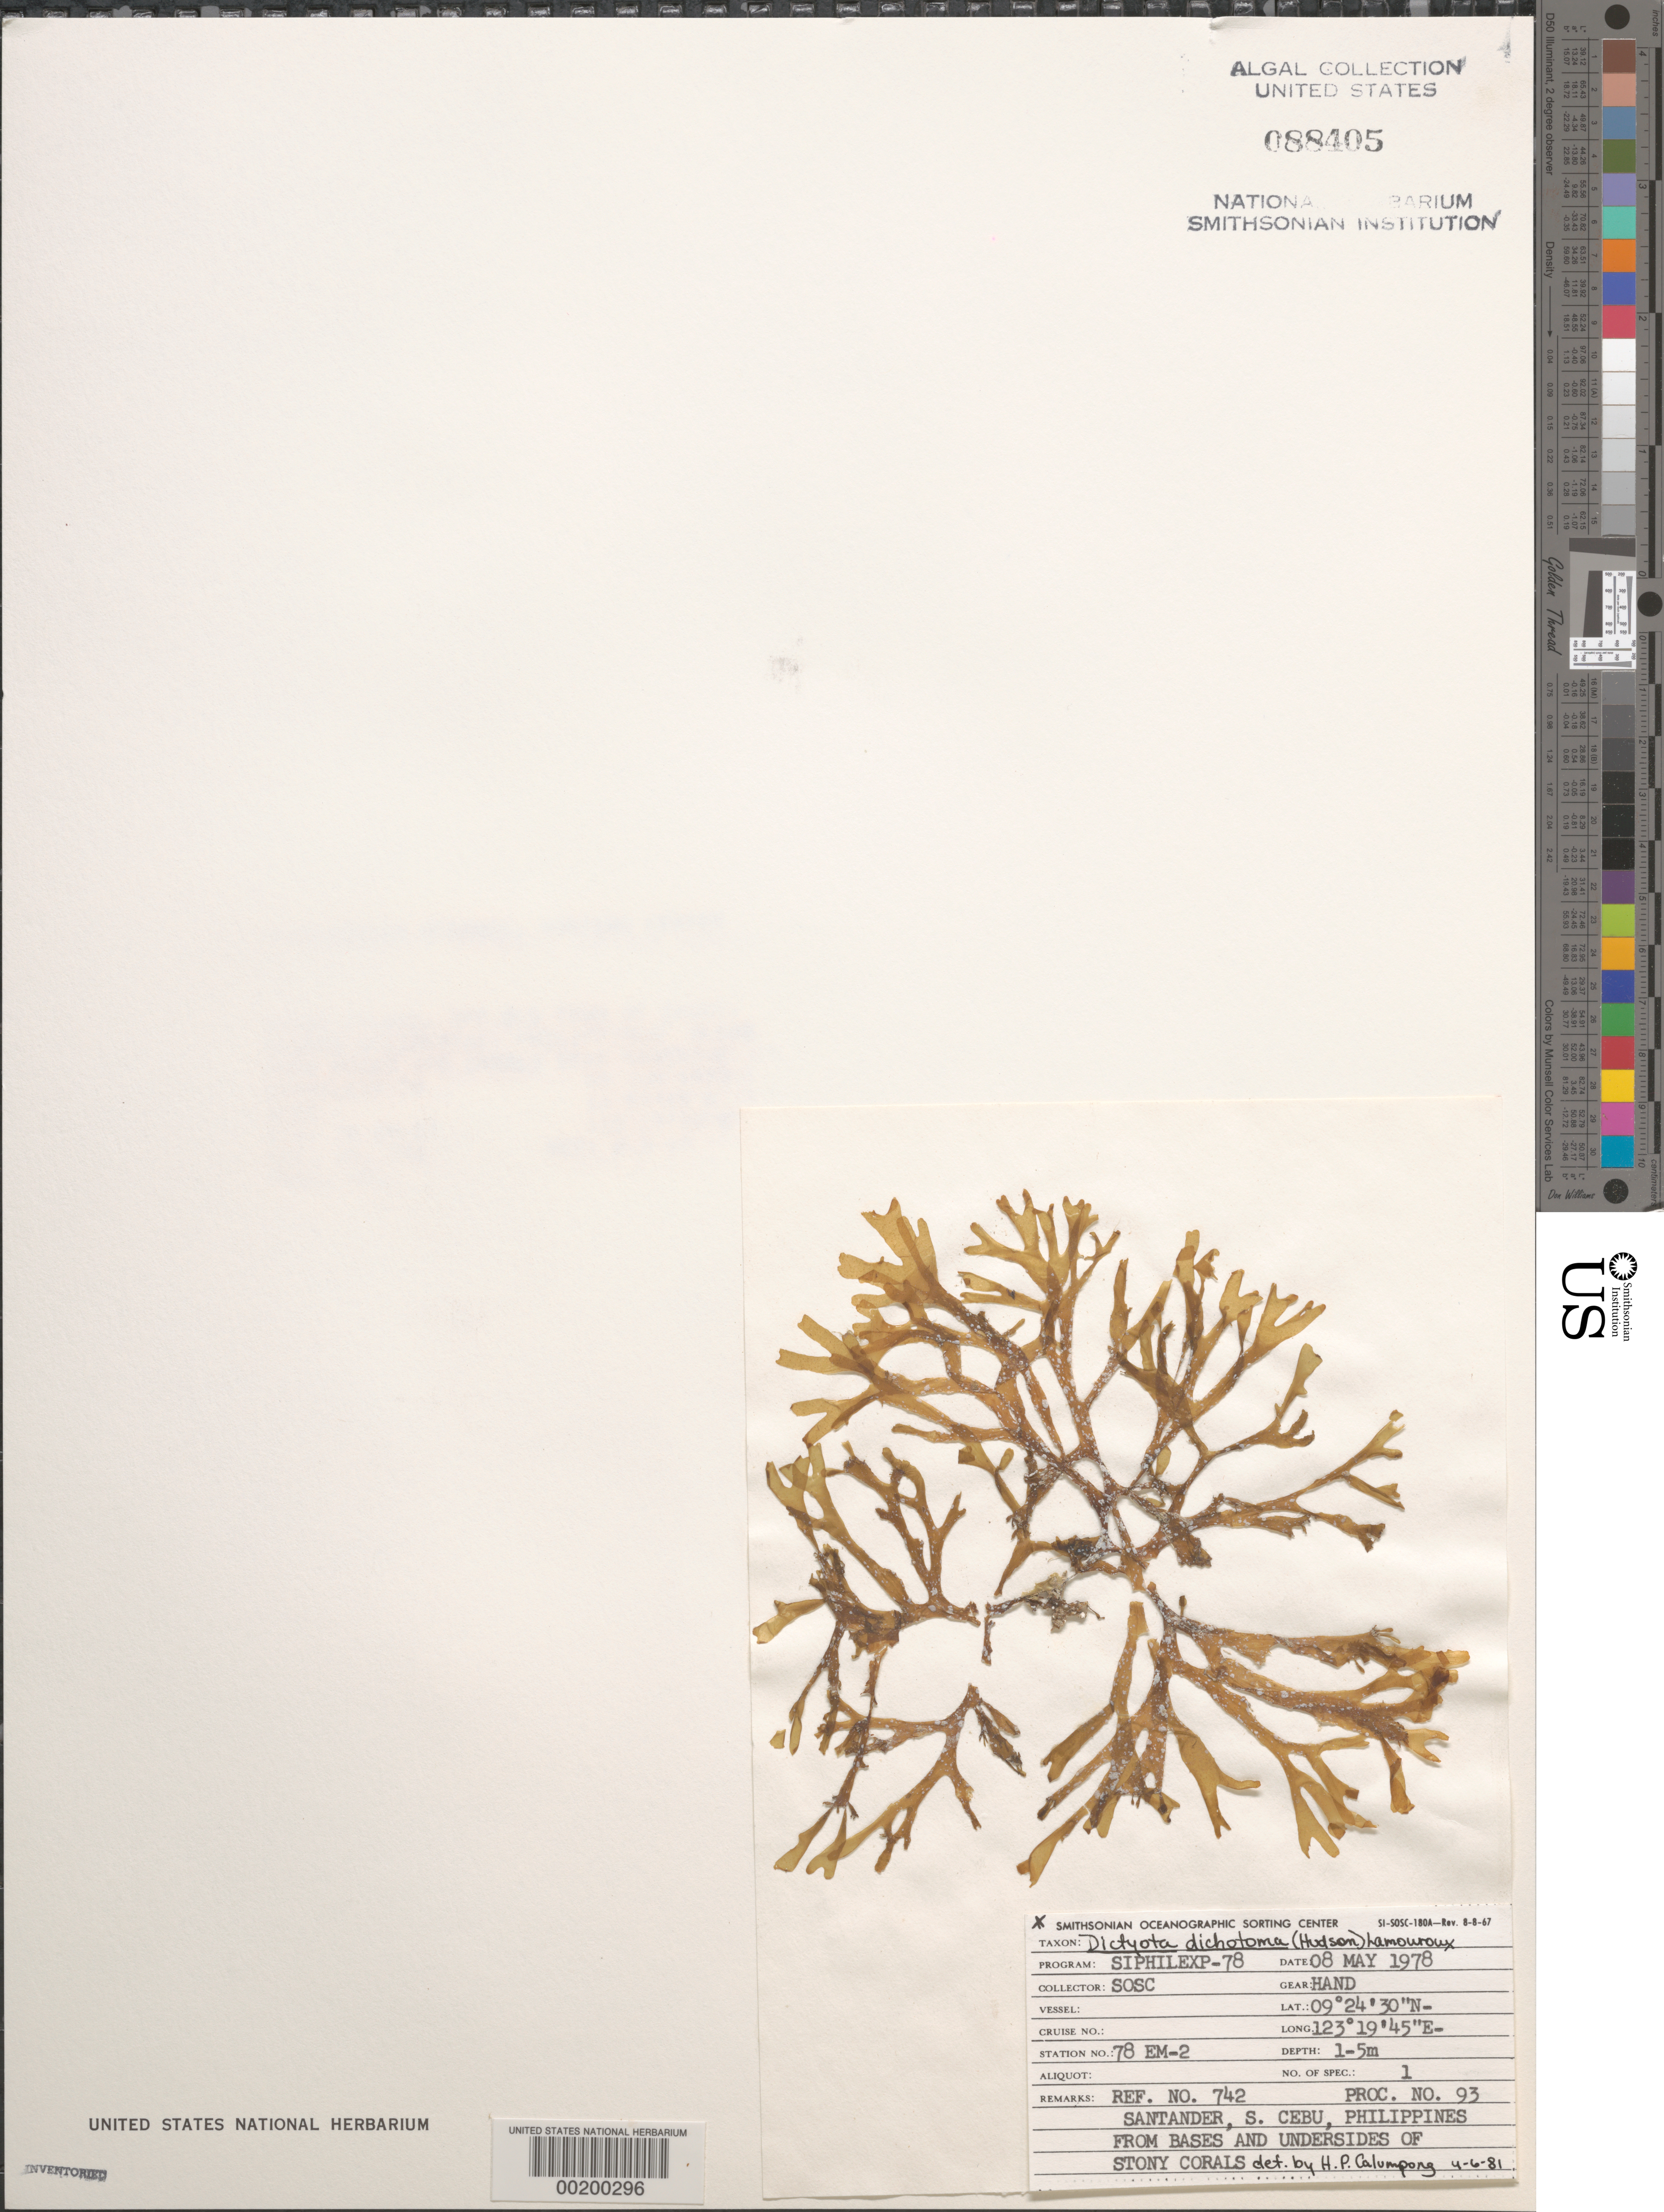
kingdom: Chromista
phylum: Ochrophyta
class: Phaeophyceae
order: Dictyotales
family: Dictyotaceae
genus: Dictyota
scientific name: Dictyota dichotoma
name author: (Huds.) J.V.Lamouroux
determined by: Calumpong, H. P.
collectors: SOSC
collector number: Station 78 Em-2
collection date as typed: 08 May 1978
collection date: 1978-05-08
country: Philippines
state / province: Central Visayas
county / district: Cebu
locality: Santander, cebu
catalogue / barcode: US 88405